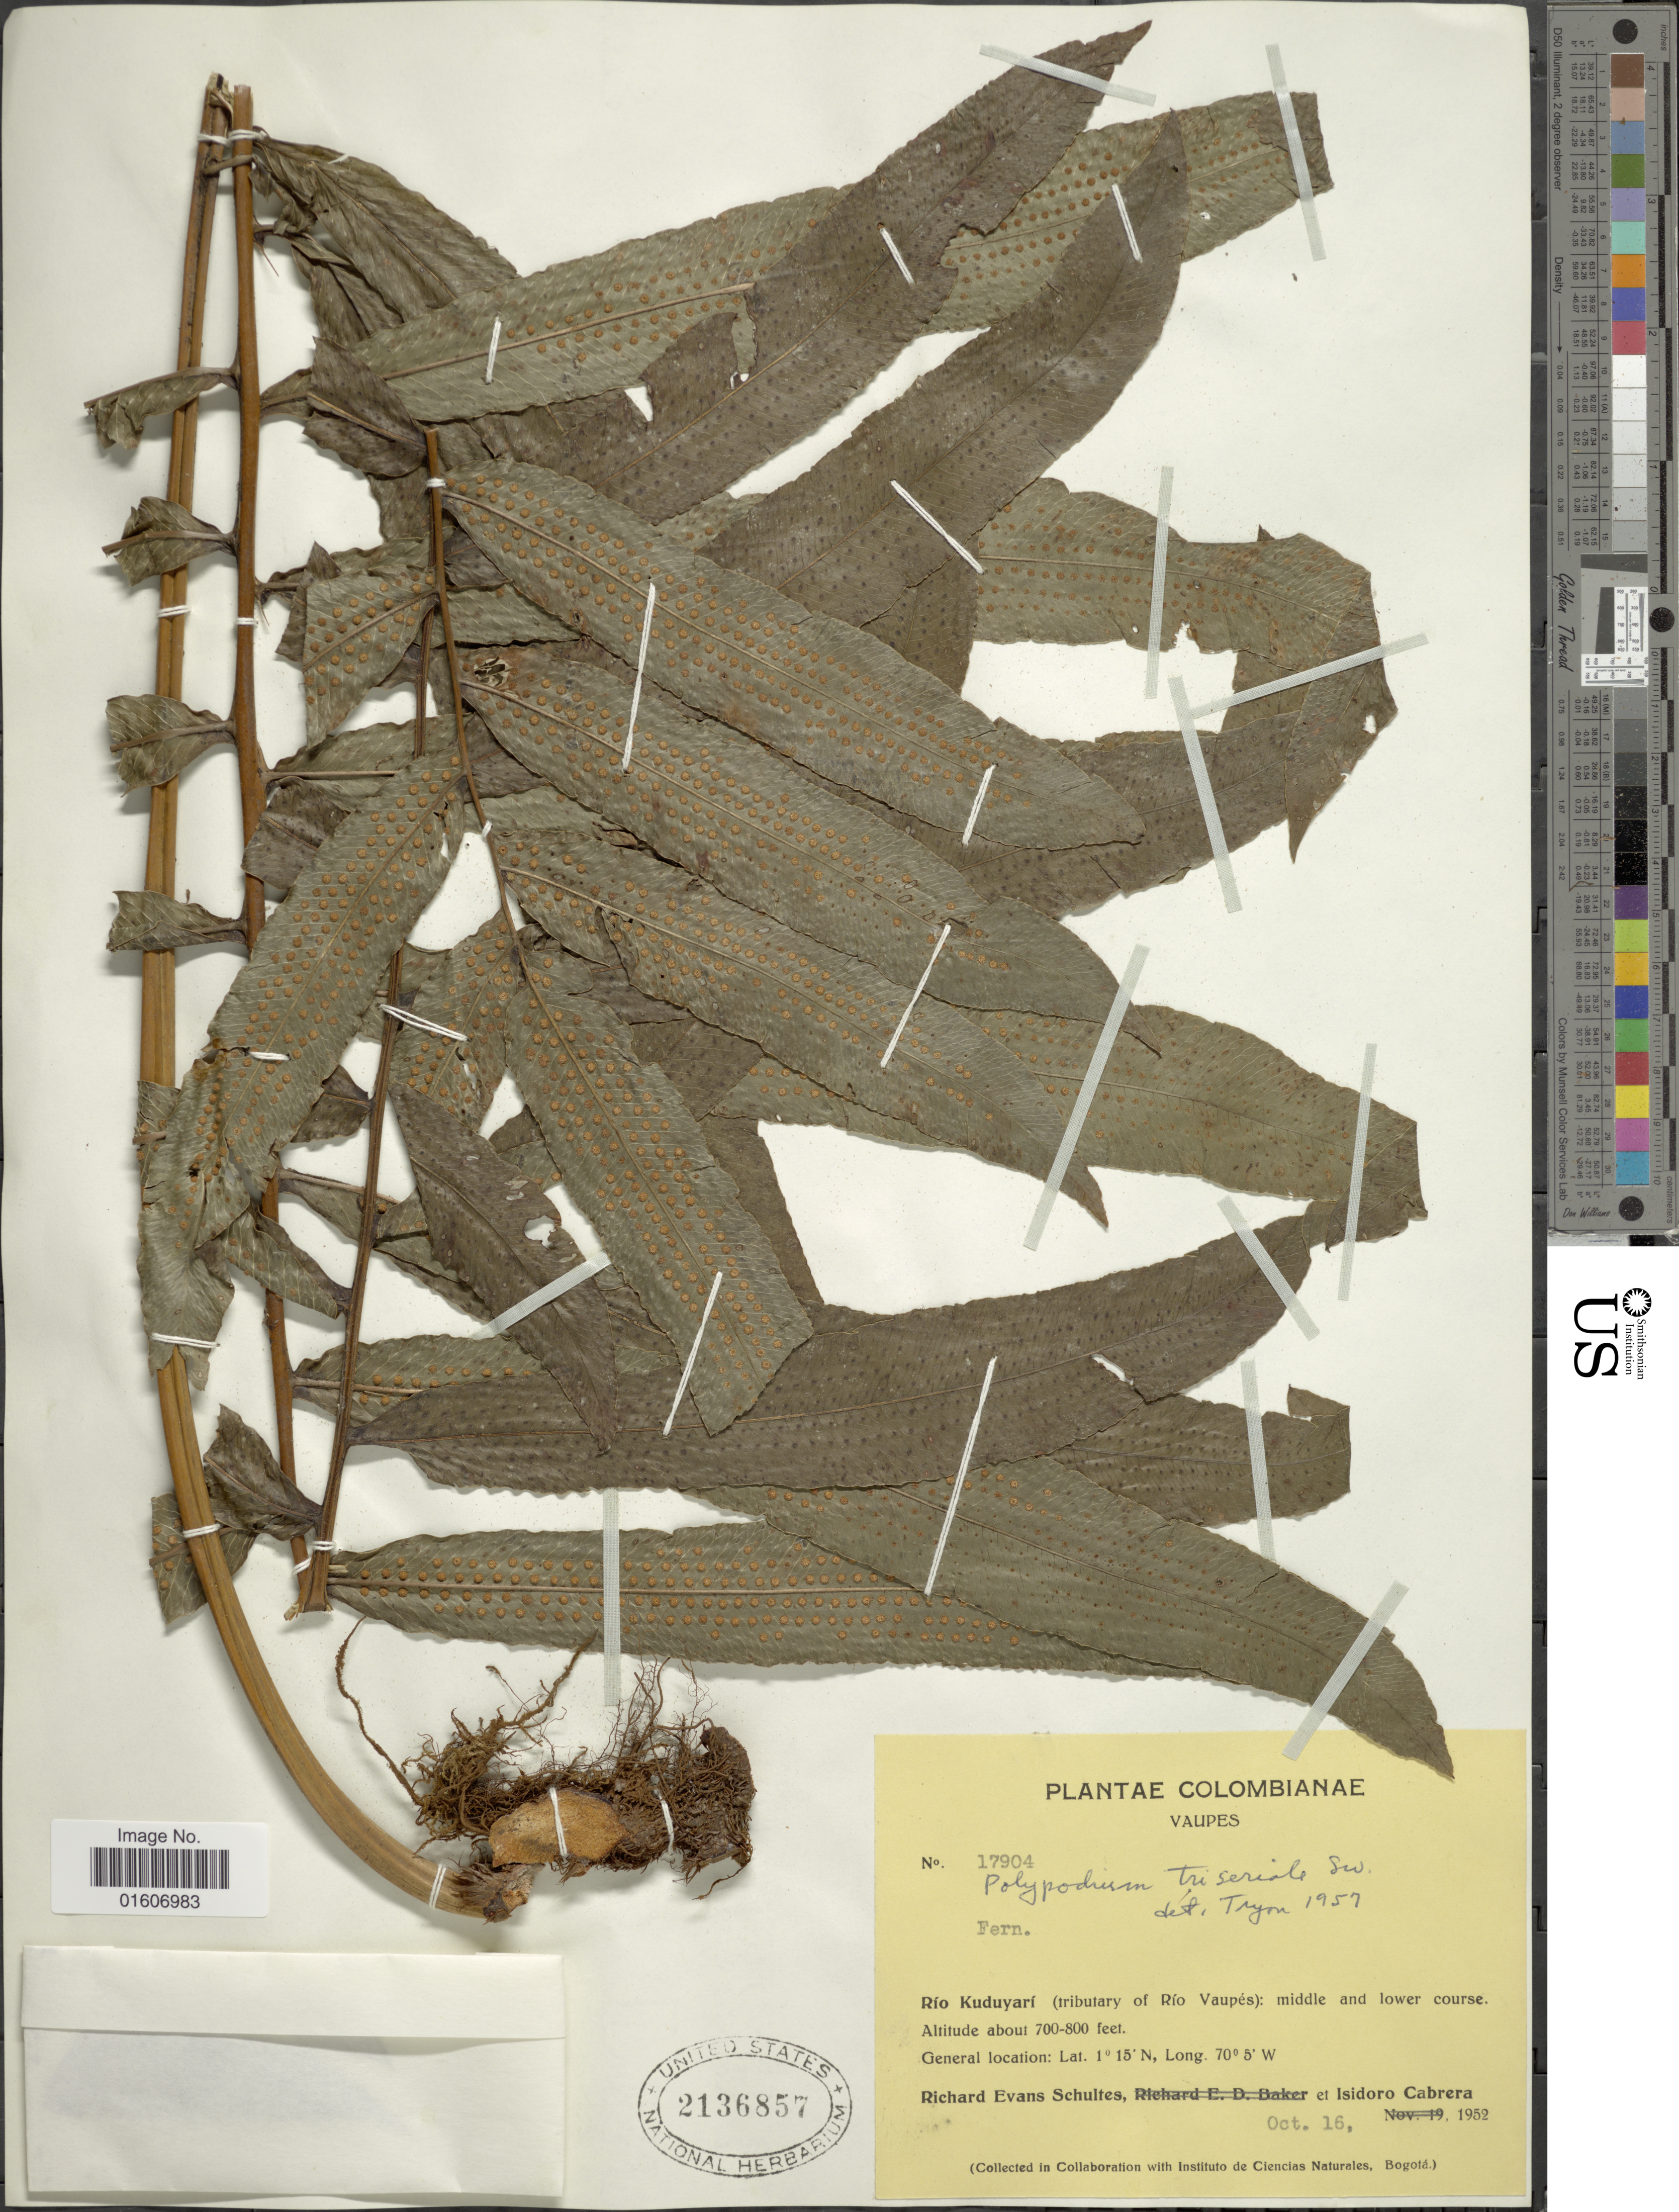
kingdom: Plantae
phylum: Tracheophyta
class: Polypodiopsida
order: Polypodiales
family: Polypodiaceae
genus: Serpocaulon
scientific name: Serpocaulon triseriale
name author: (Sw.) A.R. Sm.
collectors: R. E. Schultes & I. Cabrera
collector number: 17904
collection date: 1952-10-16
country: Colombia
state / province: Vaupés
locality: Río Kuduyarí (tributary of Río Vaupé): middle and lower course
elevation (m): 213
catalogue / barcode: US 2136857